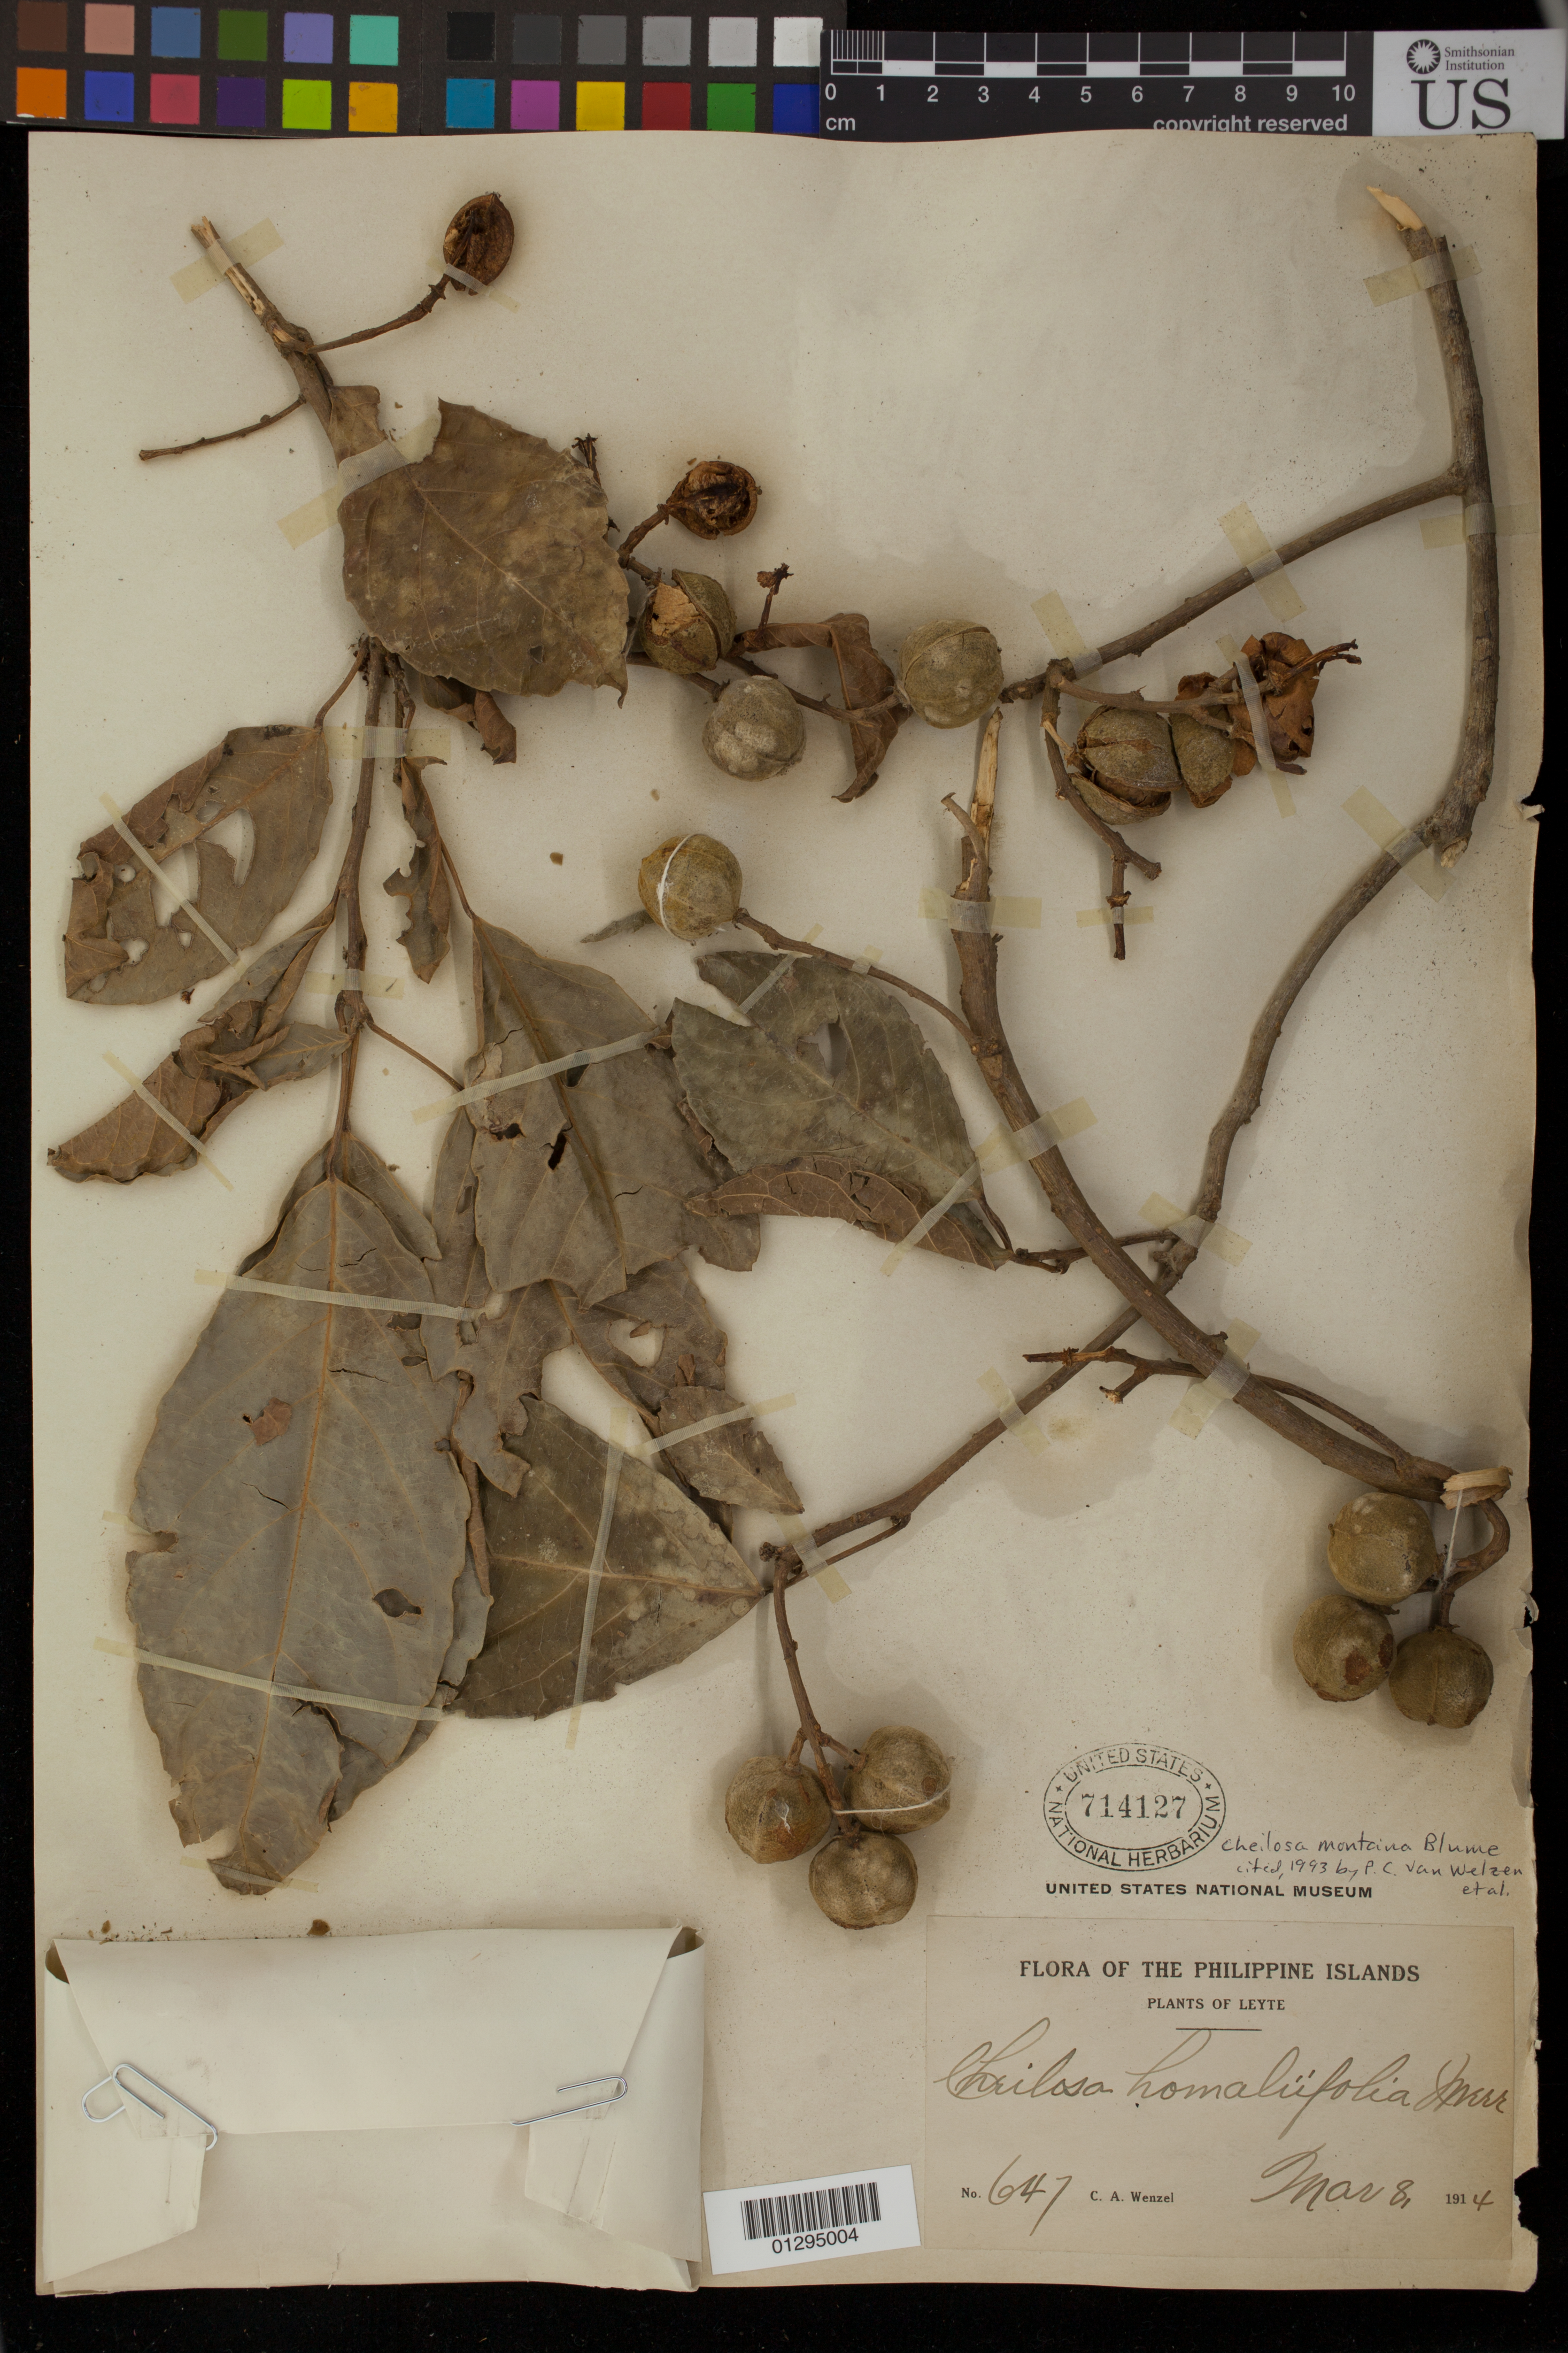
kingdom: Plantae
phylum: Tracheophyta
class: Magnoliopsida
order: Malpighiales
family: Euphorbiaceae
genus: Cheilosa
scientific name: Cheilosa montana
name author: Blume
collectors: C. Wenzel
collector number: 647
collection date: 1914-03-08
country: Philippines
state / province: Eastern Visayas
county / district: Leyte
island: Leyte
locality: Leyte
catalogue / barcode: US 714127